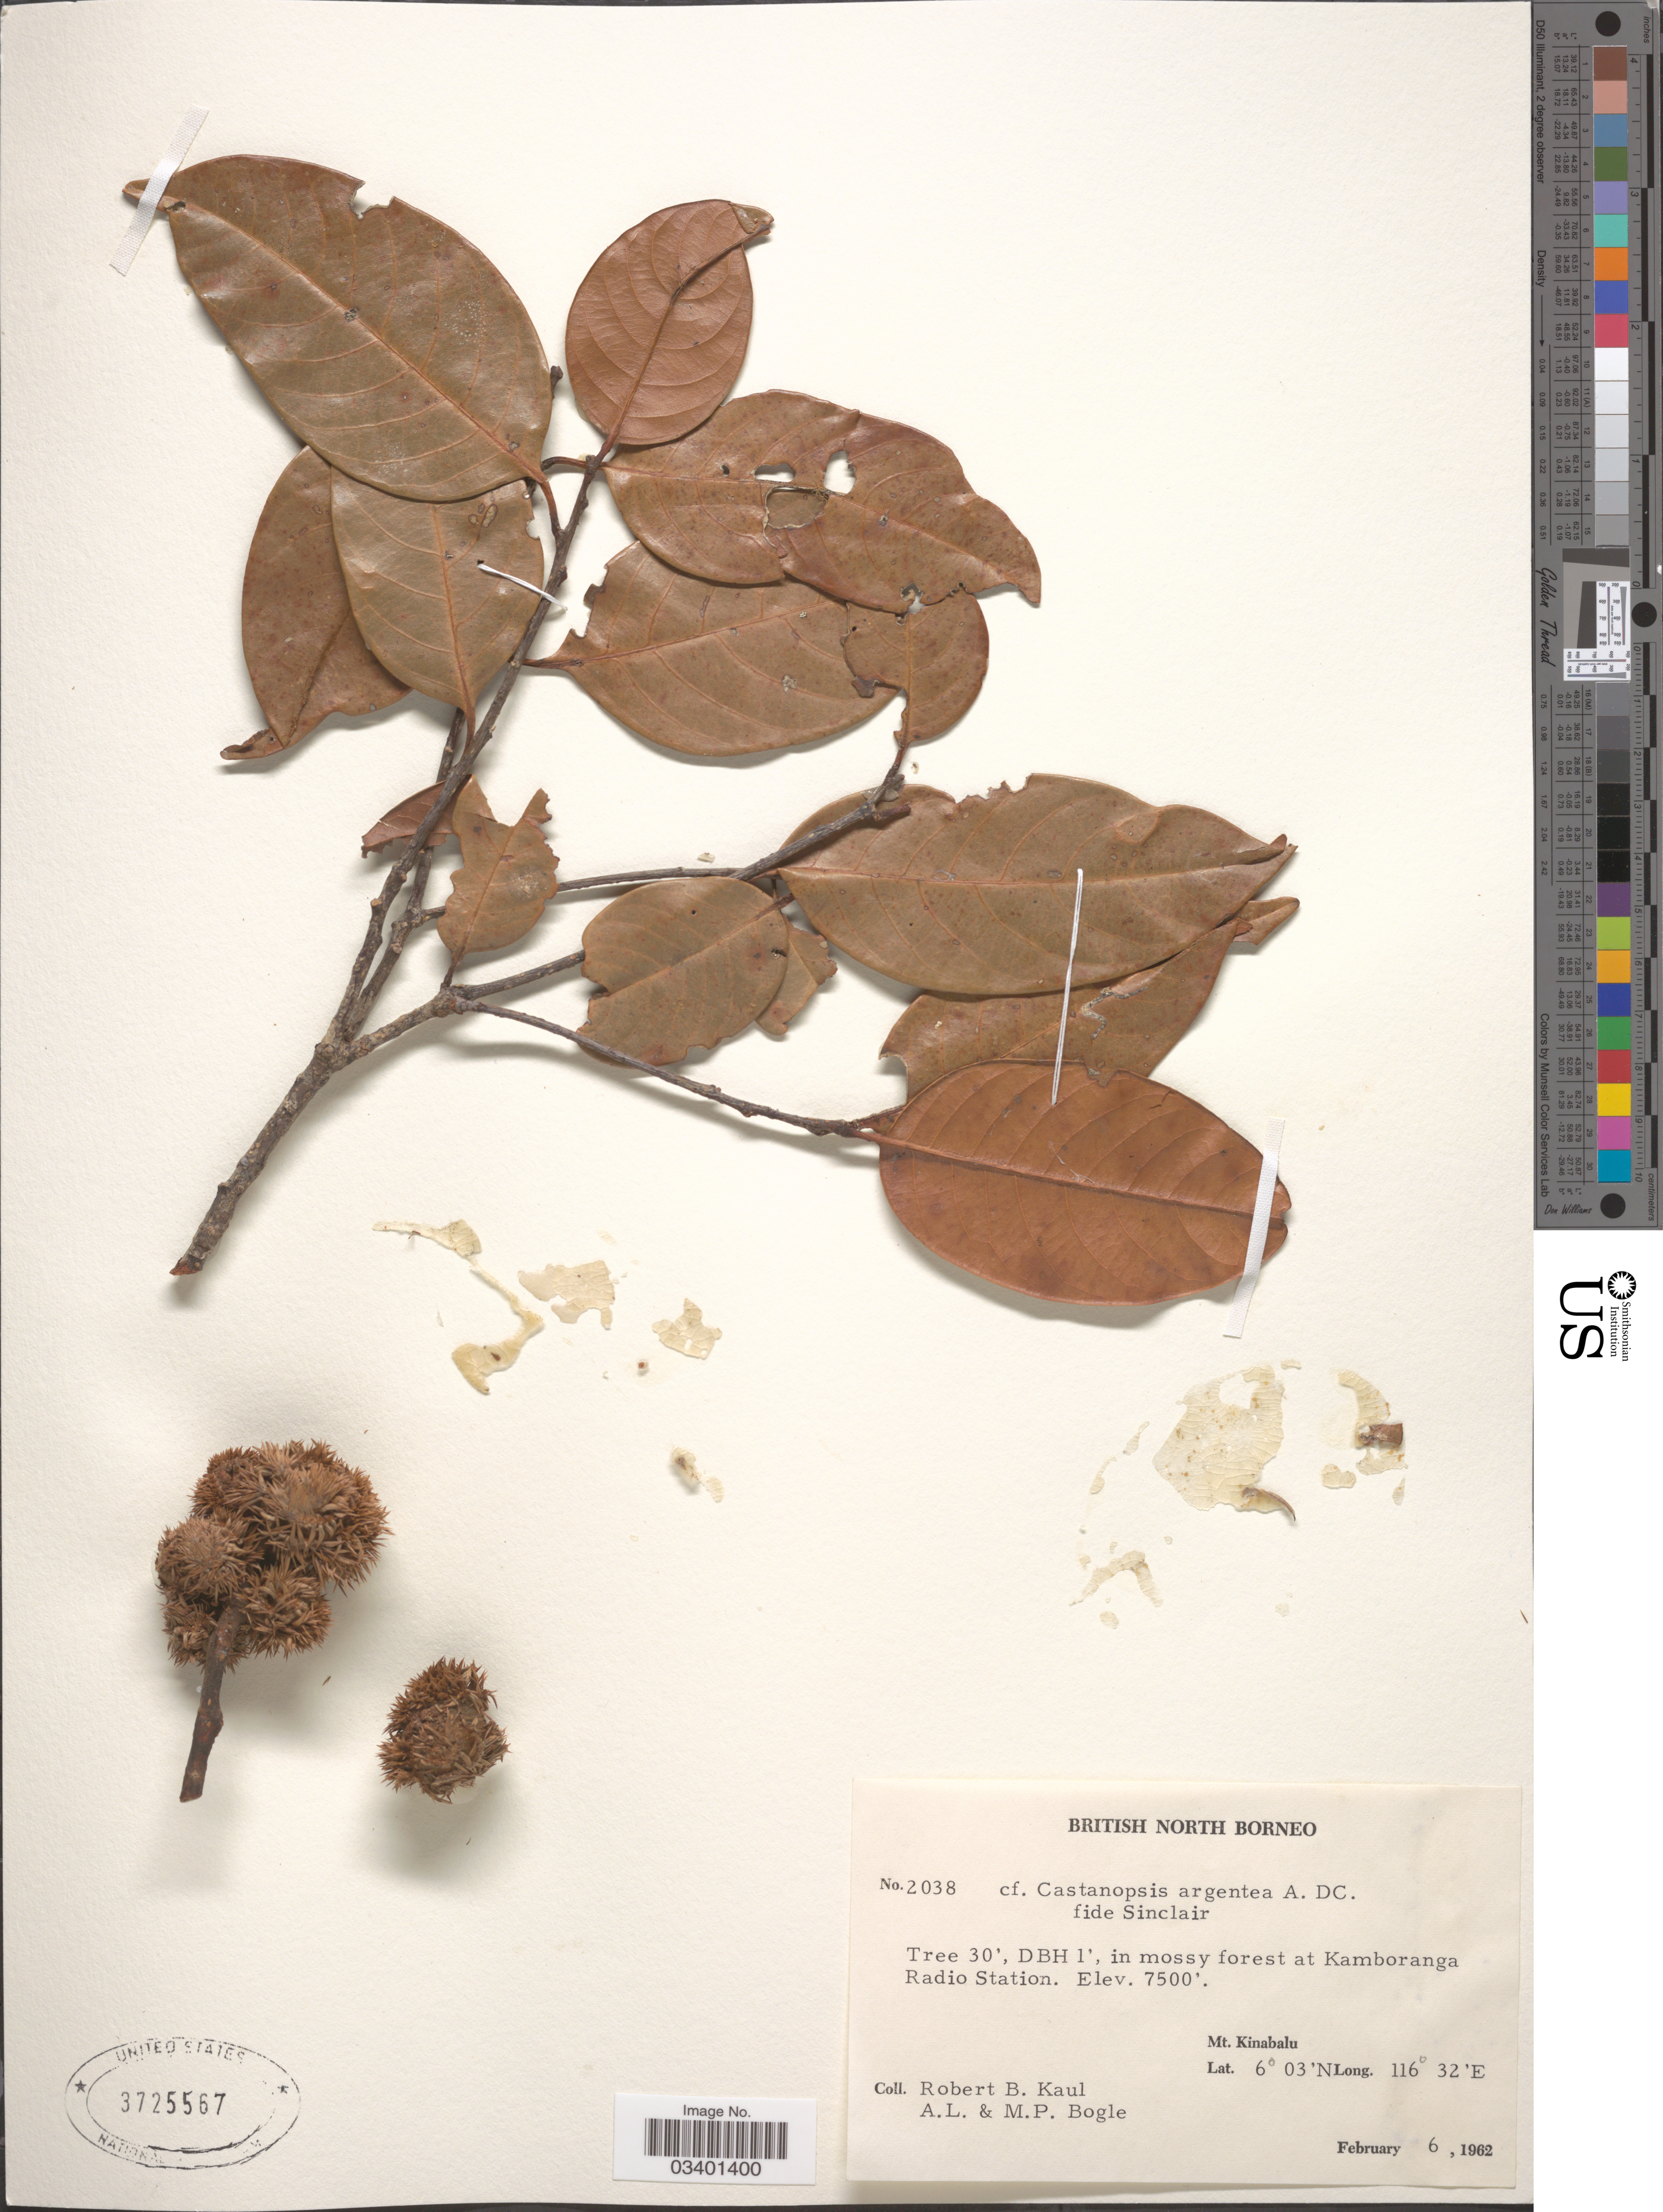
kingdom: Plantae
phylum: Tracheophyta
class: Magnoliopsida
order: Fagales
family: Fagaceae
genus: Castanopsis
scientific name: Castanopsis argentea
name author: A. DC.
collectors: R. Kaul, Bogle, A.L. & M. Bogle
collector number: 2038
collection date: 1962-02-06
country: Malaysia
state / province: Sabah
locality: British North Borneo. In mossy forest at Kamboranga Radio Station. Mt. Kinabalu.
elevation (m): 2286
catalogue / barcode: US 3725567